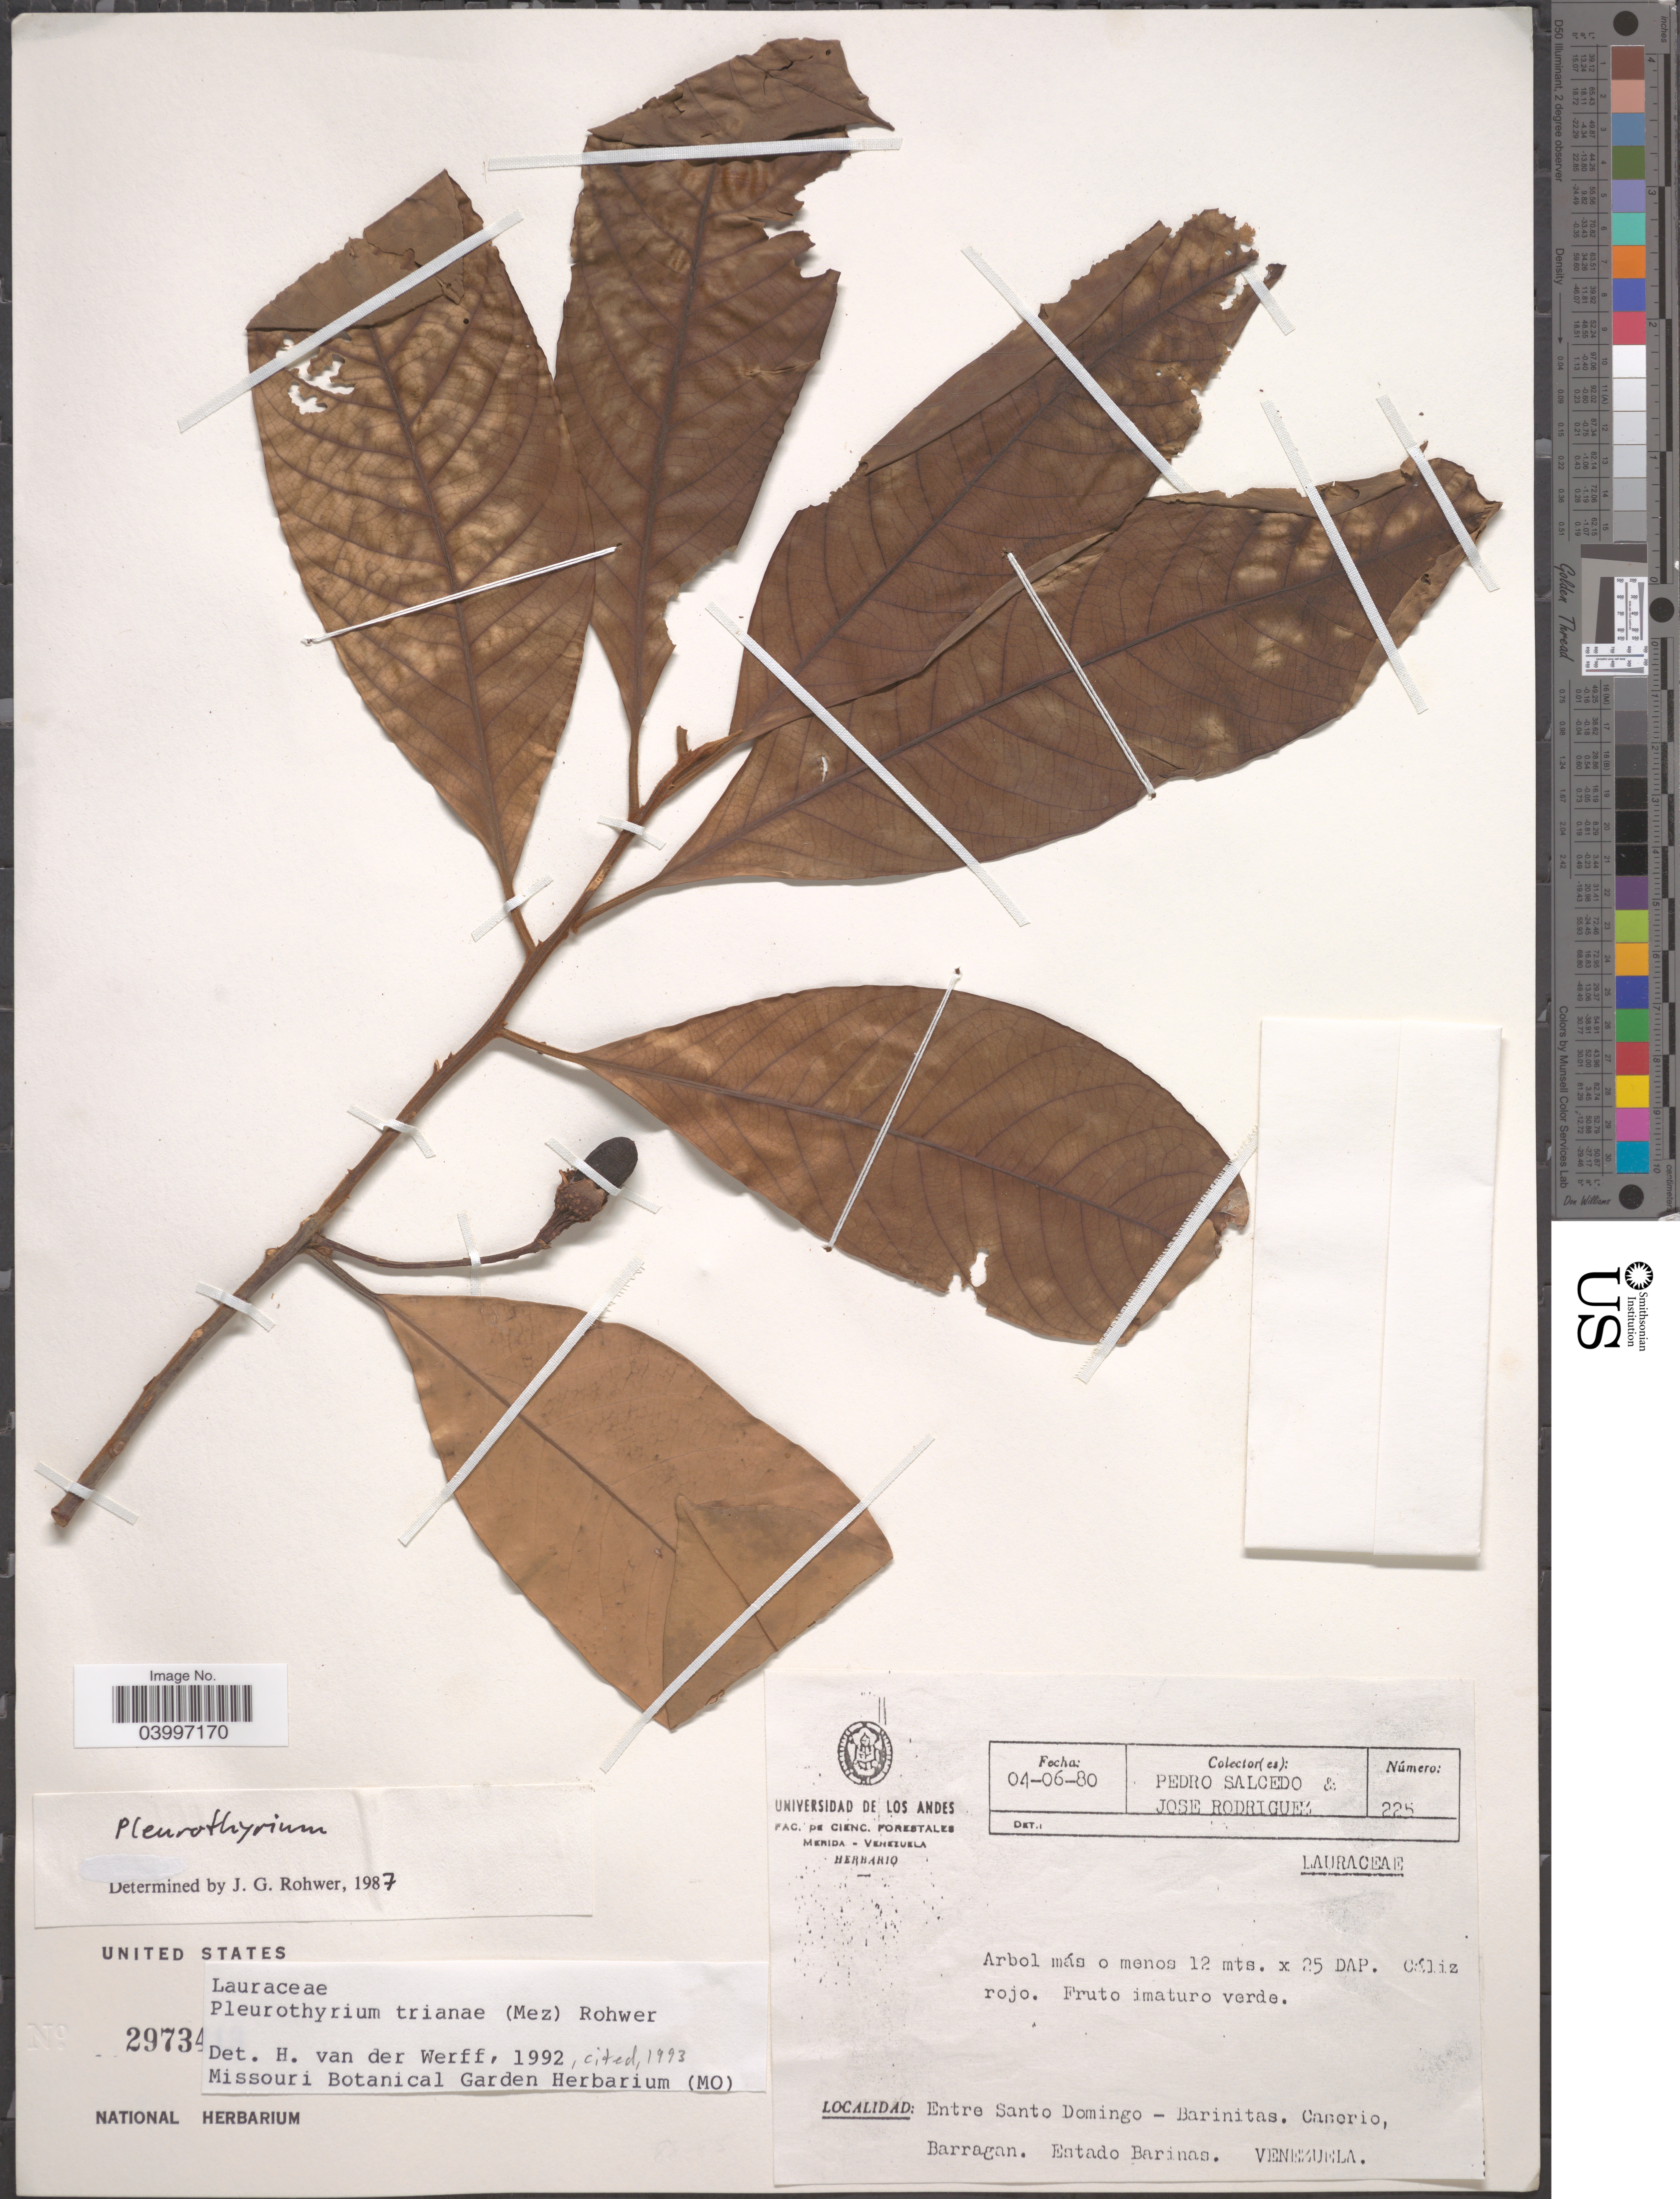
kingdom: Plantae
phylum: Tracheophyta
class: Magnoliopsida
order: Laurales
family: Lauraceae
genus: Pleurothyrium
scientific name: Pleurothyrium trianae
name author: (Mez) Rohwer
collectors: P. Salcedo & J. Rodriguez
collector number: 225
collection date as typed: Transcribed d/m/y: 4/6/80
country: Venezuela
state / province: Barinas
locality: Entre Santo Domingo- Barintas. Canerio, Barragan.